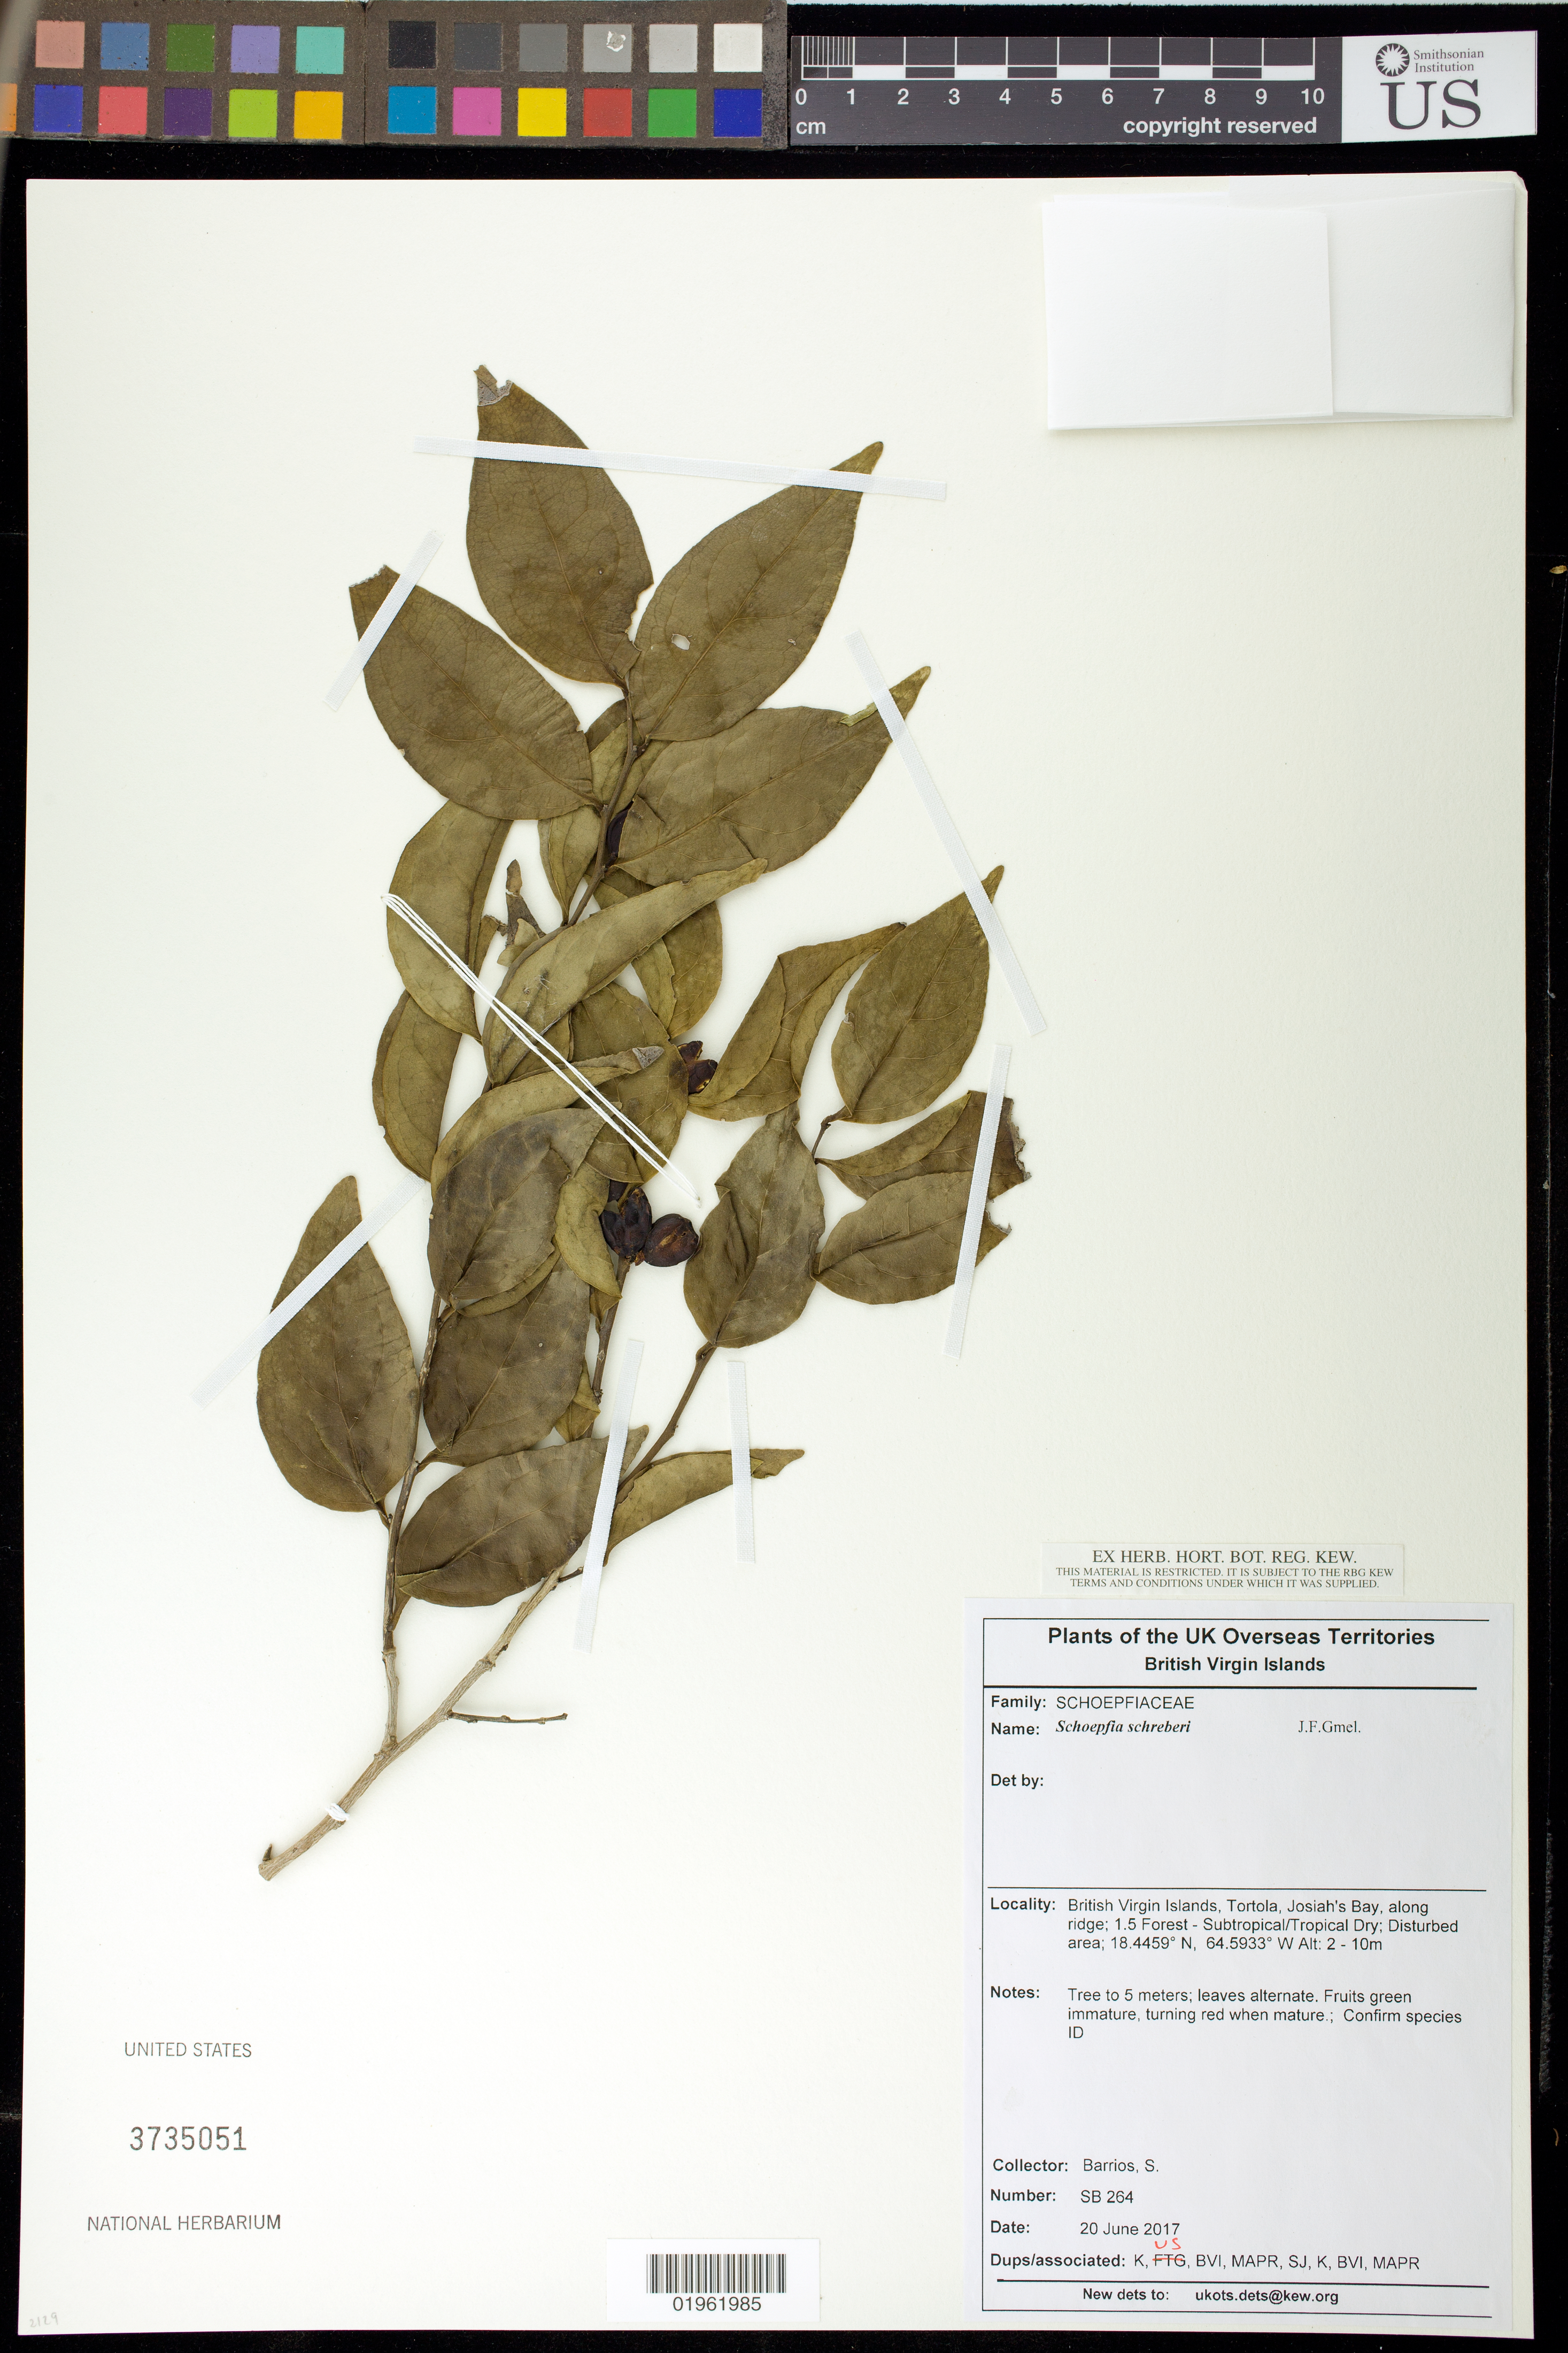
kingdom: Plantae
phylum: Tracheophyta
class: Magnoliopsida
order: Santalales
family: Schoepfiaceae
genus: Schoepfia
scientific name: Schoepfia schreberi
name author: J.F. Gmel.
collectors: S. Barrios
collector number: SB 264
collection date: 2017-06-20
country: British Virgin Islands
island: Tortola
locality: Tortola; Josiah's Bay, along ridge.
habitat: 1.5 Forest- Subtropical/Tropical Dry; Disturbed area.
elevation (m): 2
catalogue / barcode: US 3735051